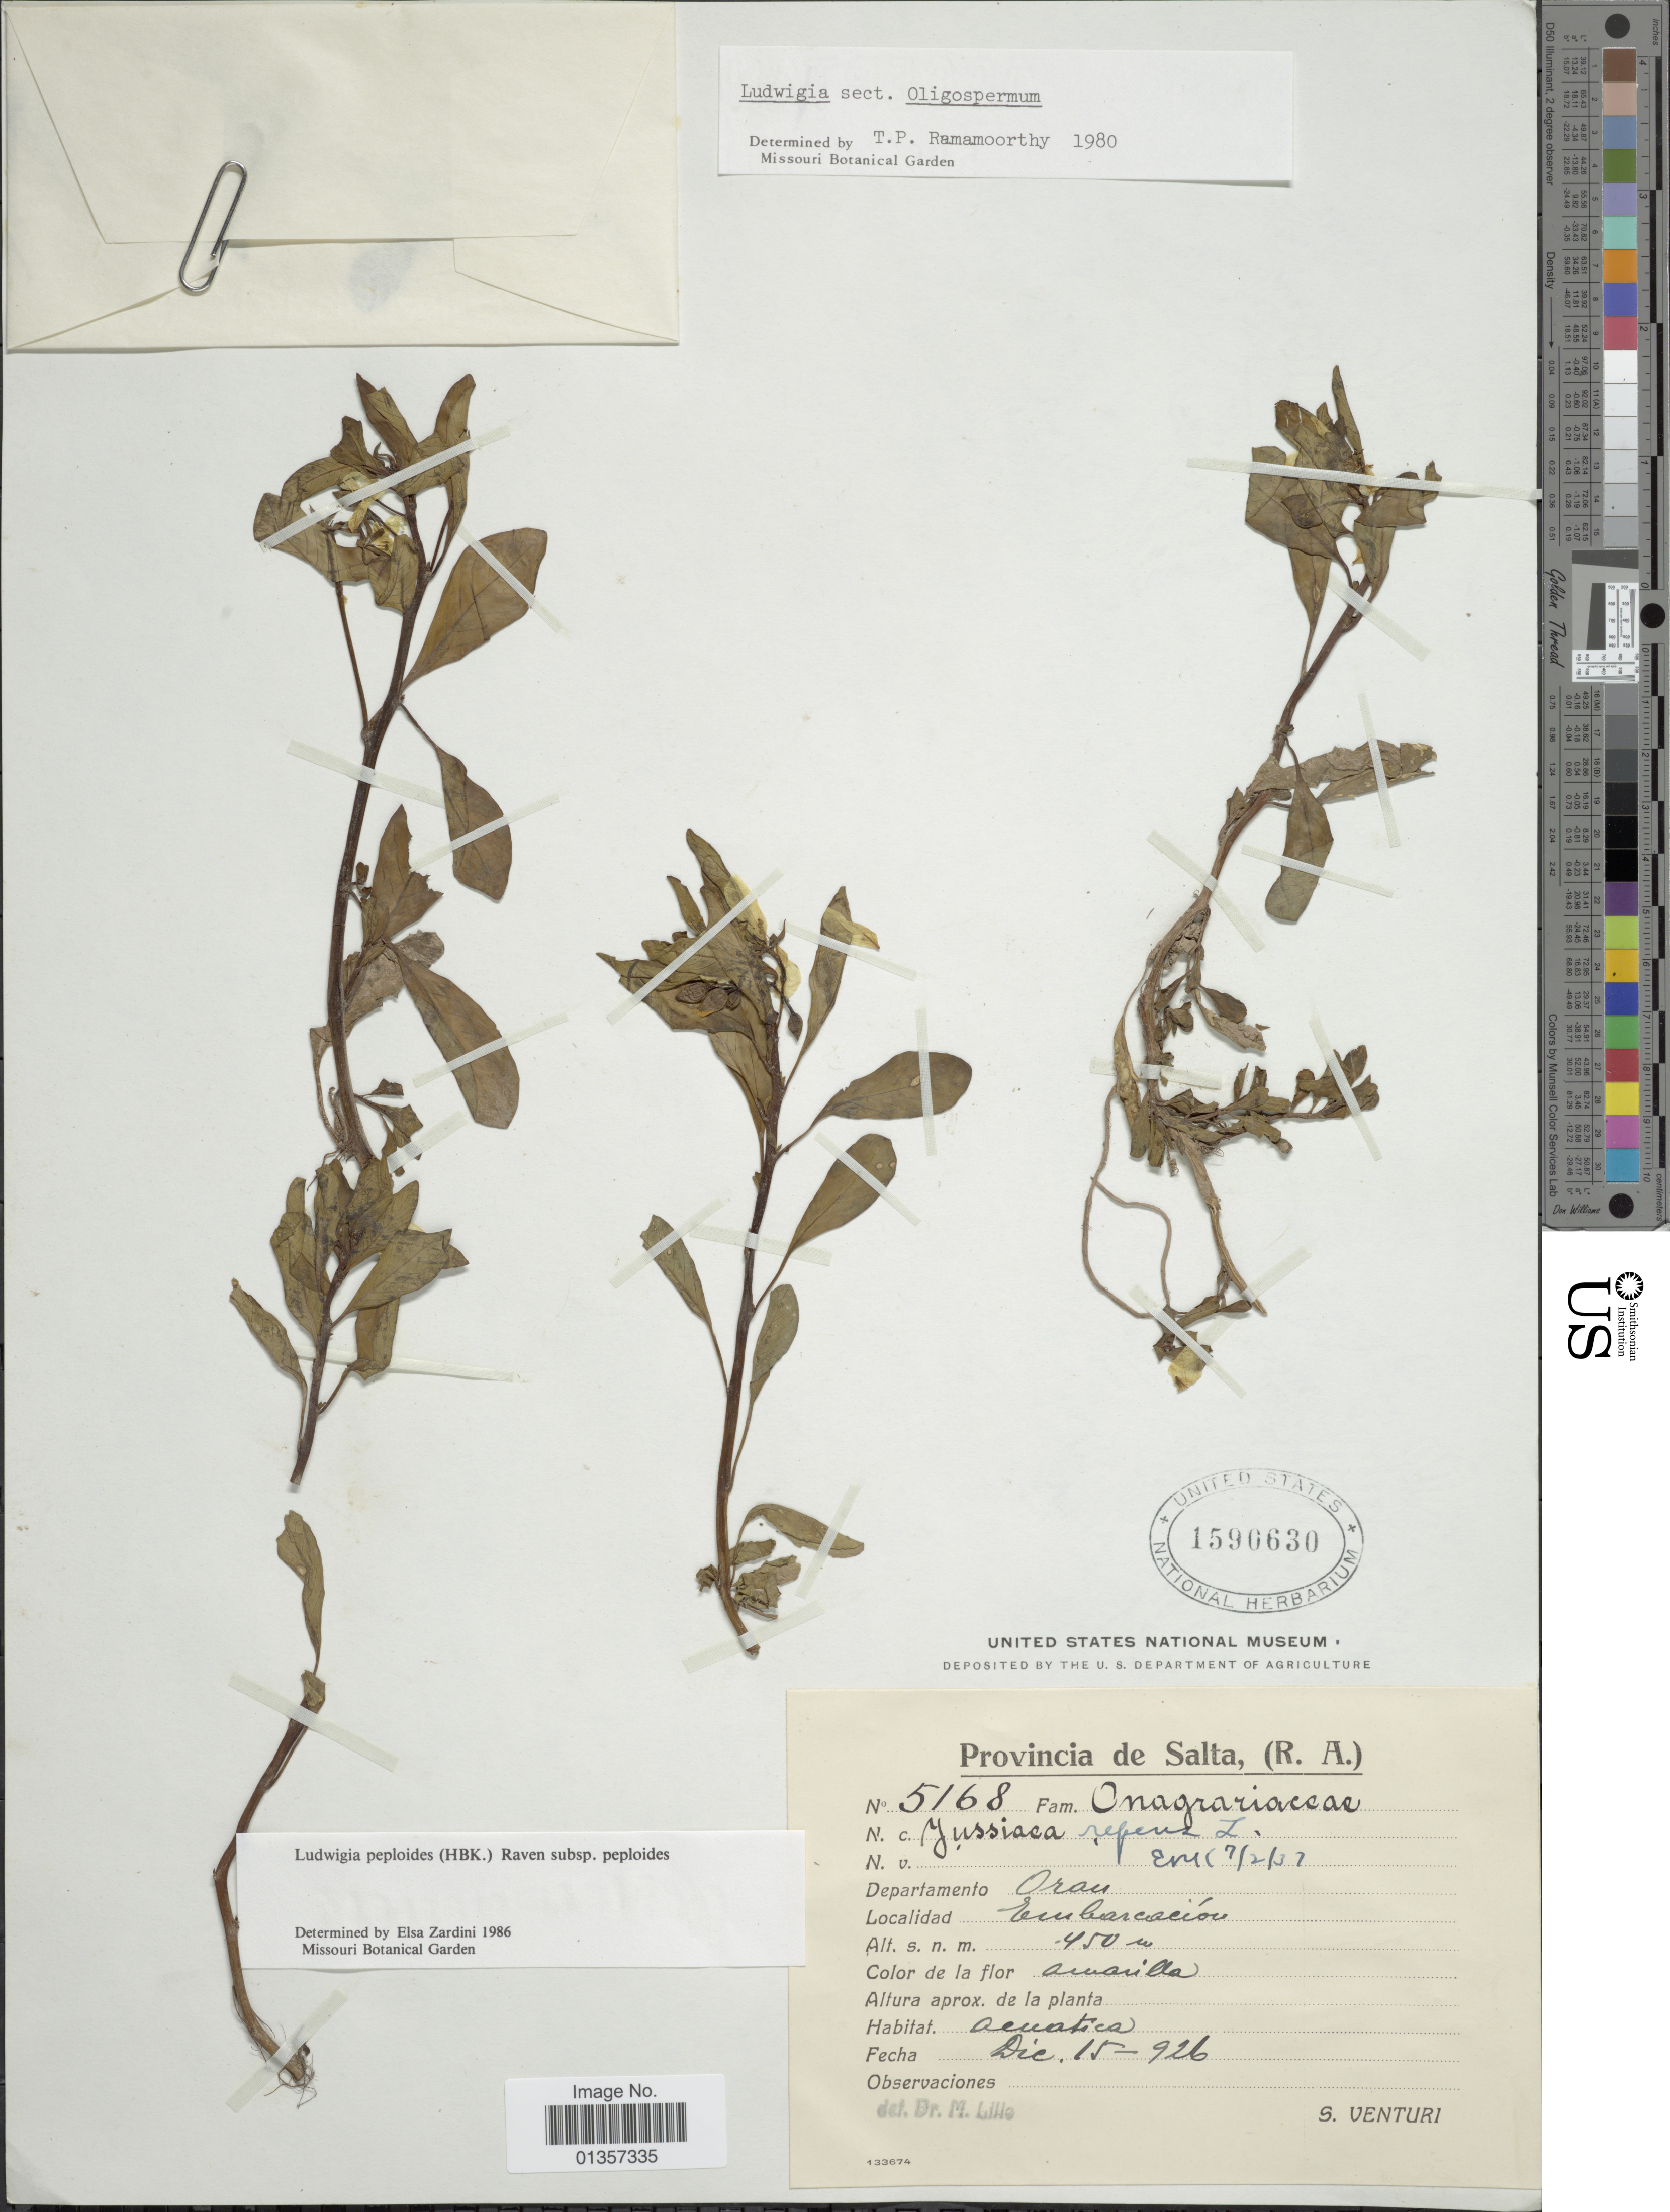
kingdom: Plantae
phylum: Tracheophyta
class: Magnoliopsida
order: Myrtales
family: Onagraceae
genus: Ludwigia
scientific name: Ludwigia peploides subsp. peploides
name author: (Kunth) P.H. Raven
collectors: S. Venturi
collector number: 5168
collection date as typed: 926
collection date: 1926-12-15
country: Argentina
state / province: Salta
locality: Departamento Oran, Embarcación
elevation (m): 450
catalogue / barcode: US 1590630